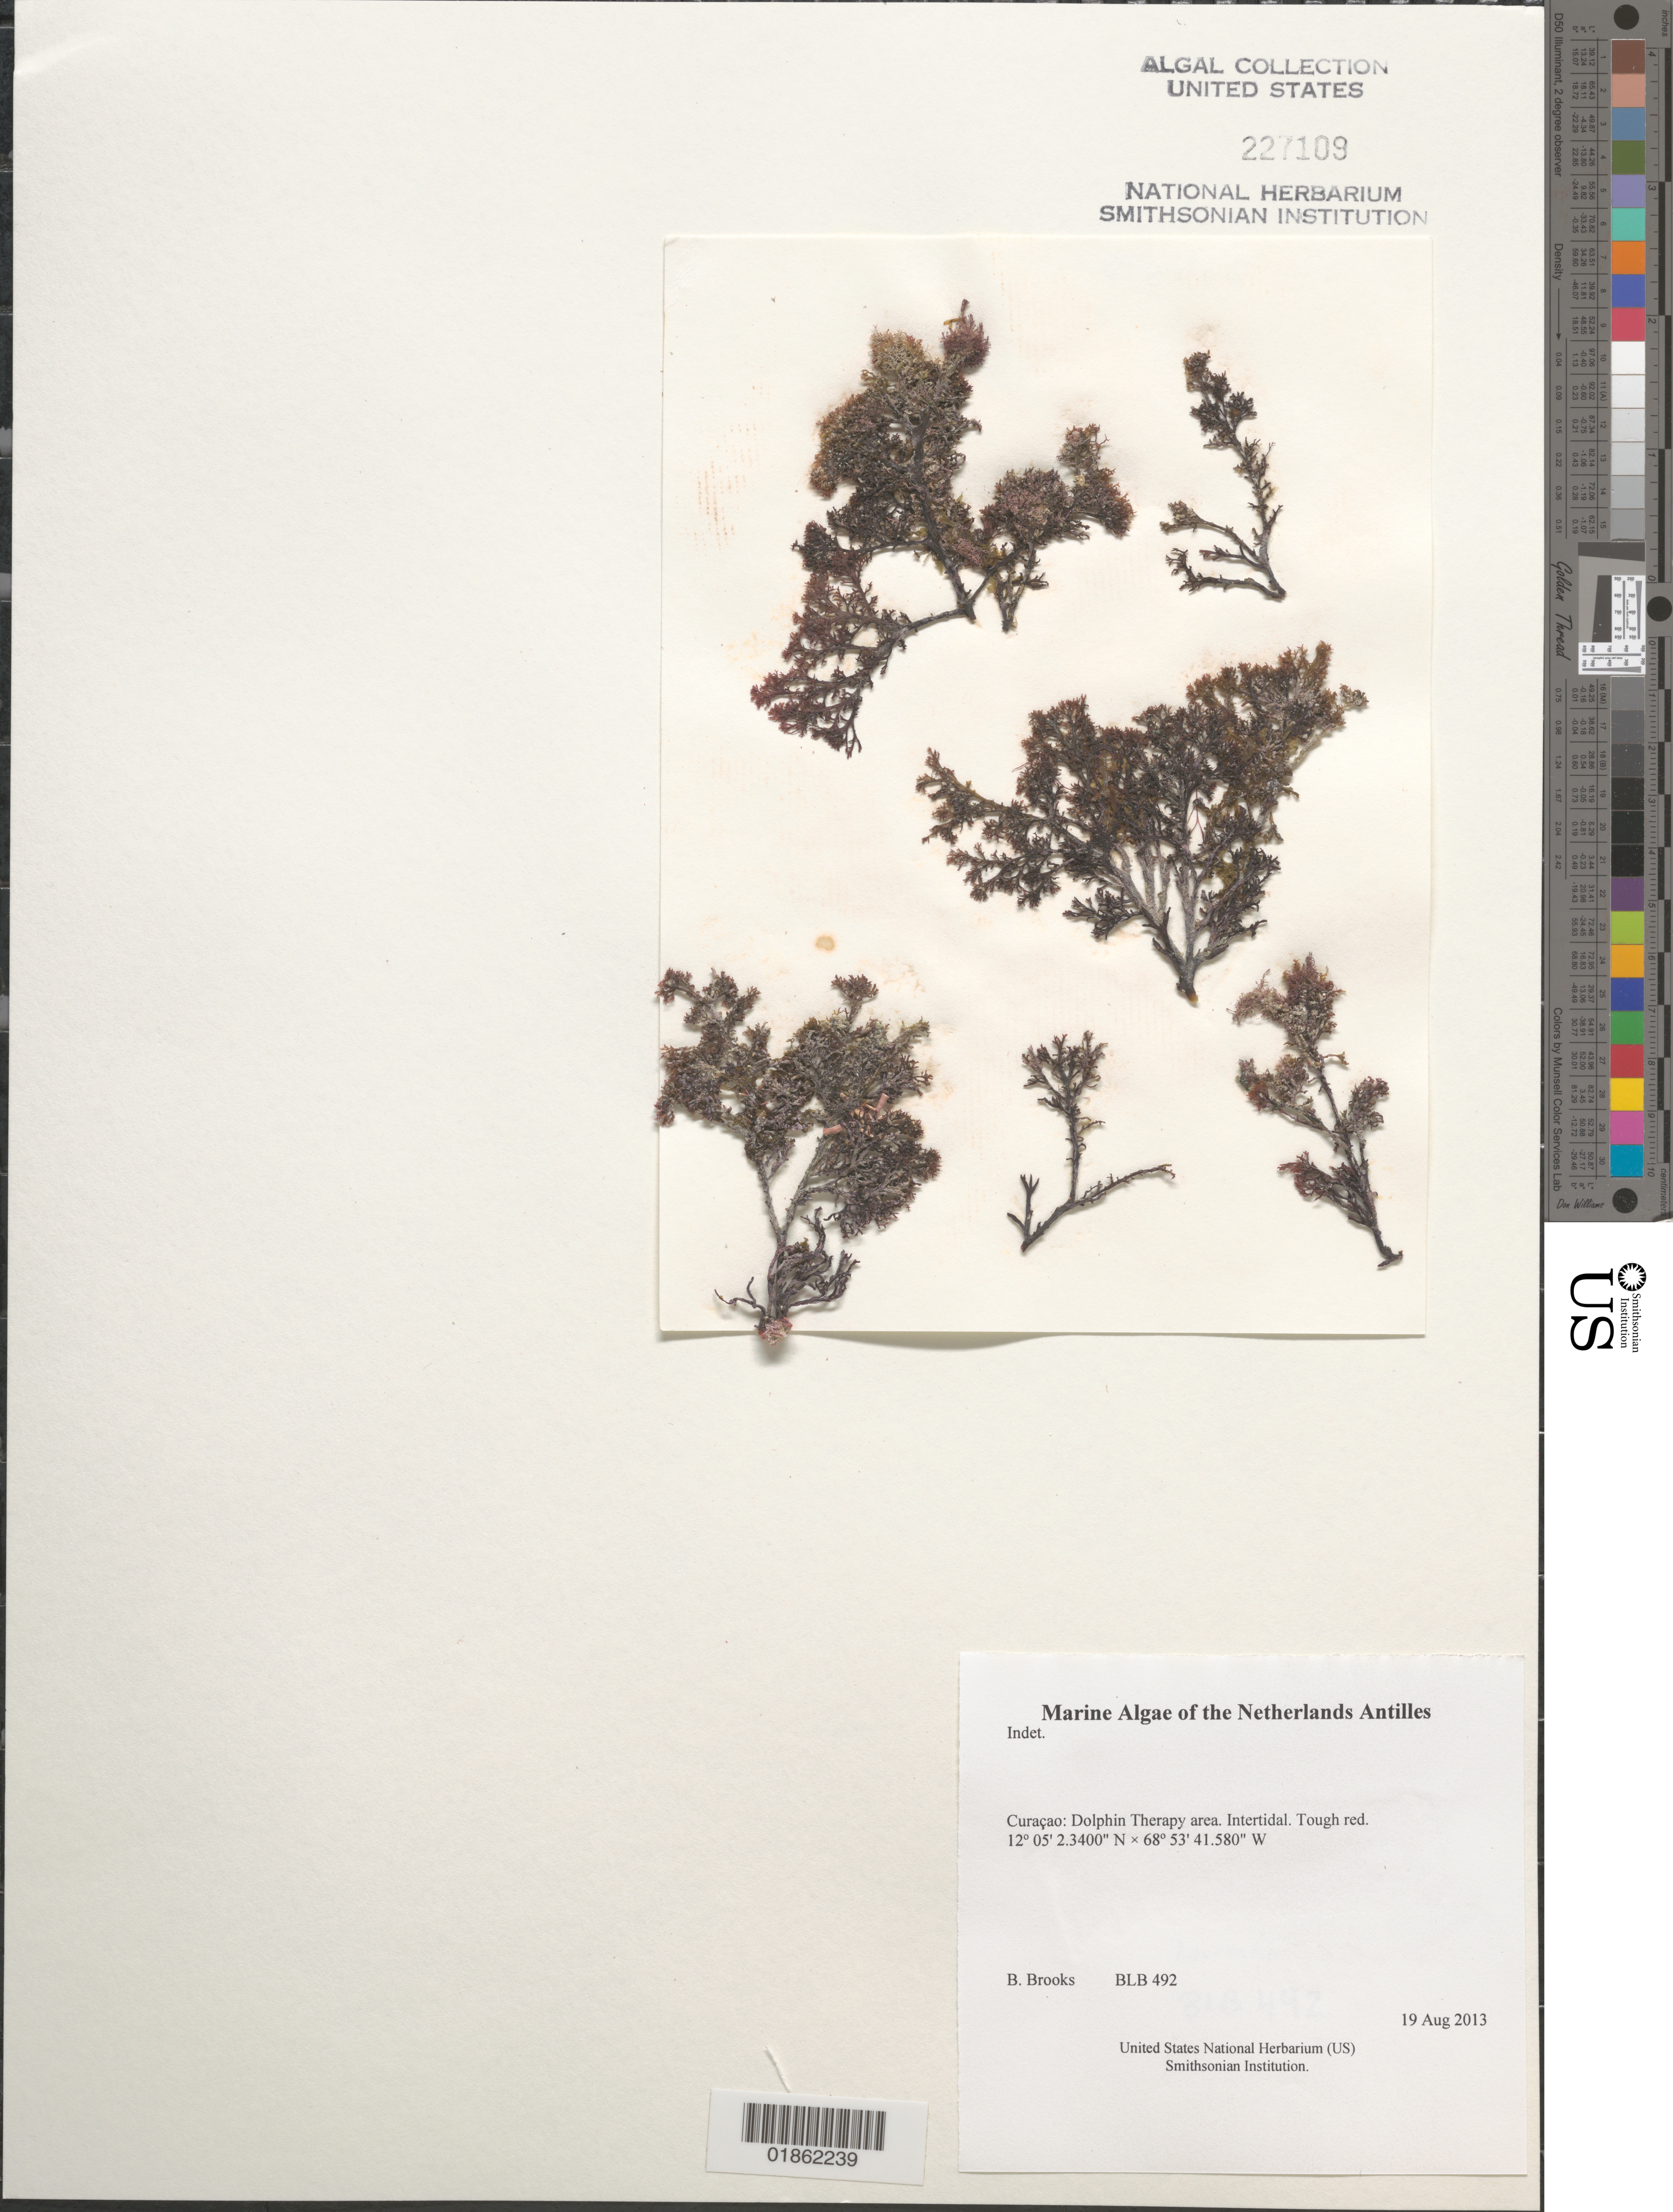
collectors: B. Brooks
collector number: BLB 492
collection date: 2013-08-19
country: Curaçao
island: Curaçao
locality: Dolphin Therapy area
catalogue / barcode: US 227109